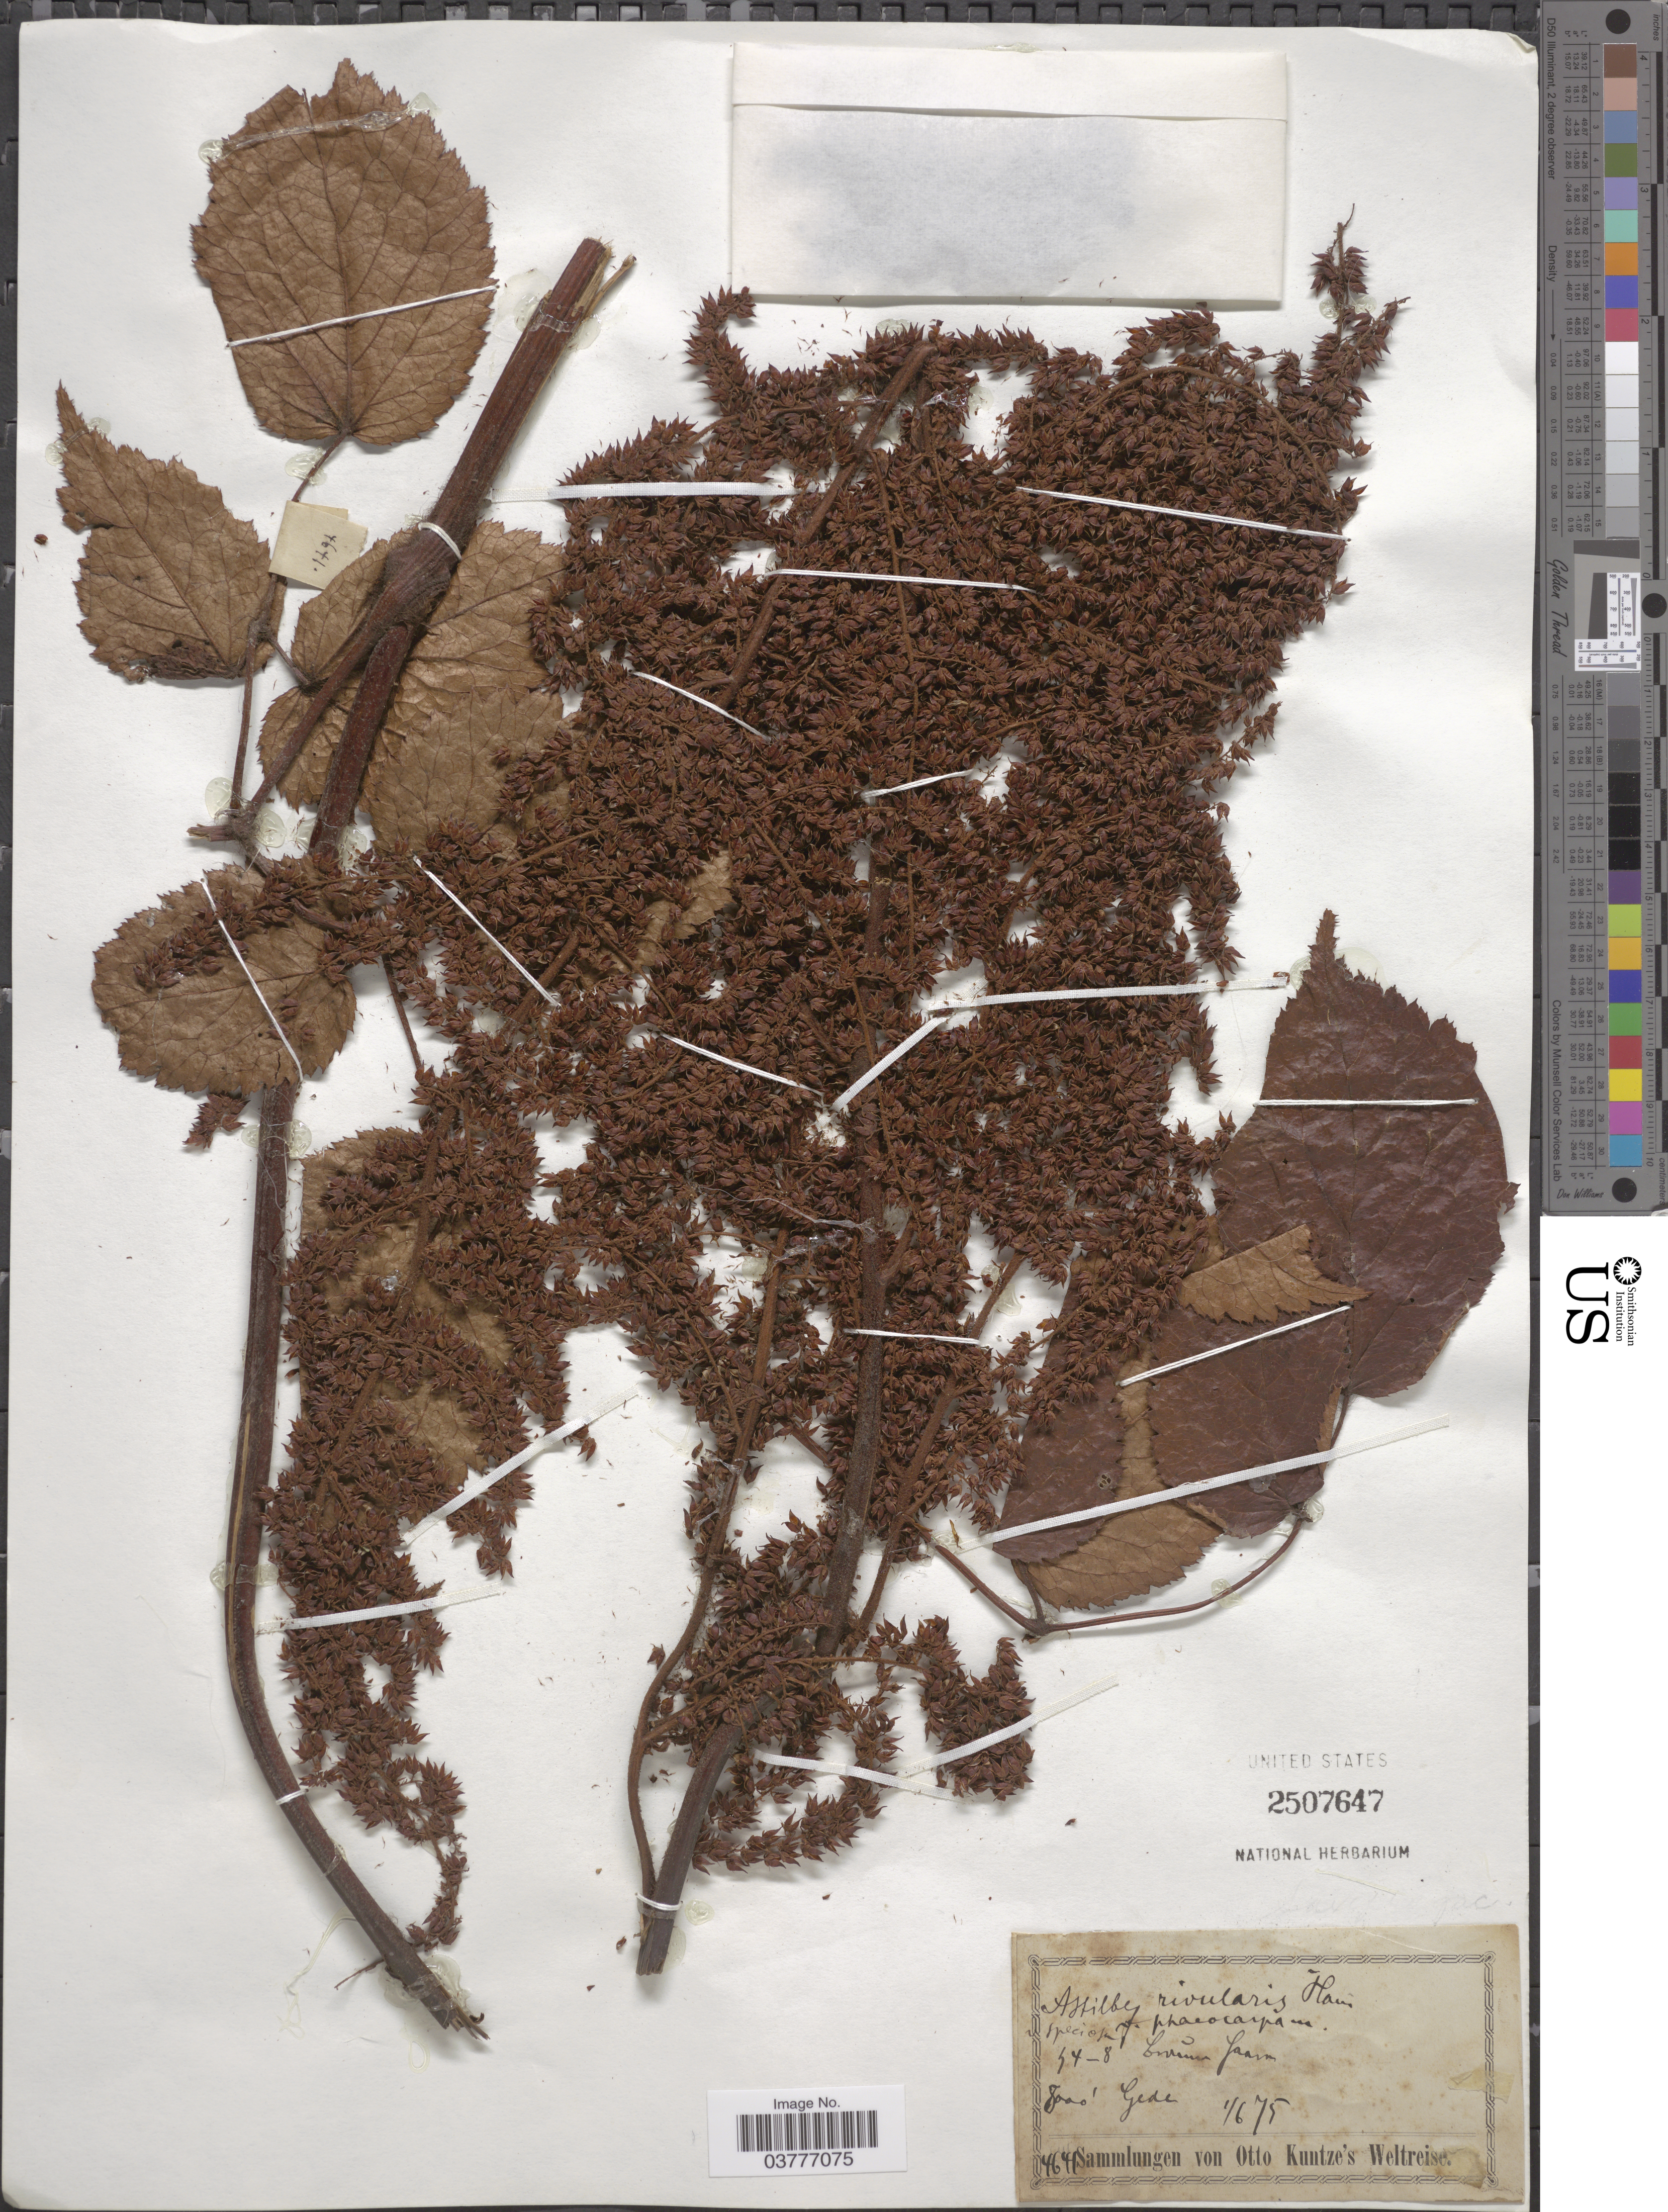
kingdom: Plantae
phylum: Tracheophyta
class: Magnoliopsida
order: Saxifragales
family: Saxifragaceae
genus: Astilbe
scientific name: Astilbe rivularis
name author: Buch.-Ham. ex D. Don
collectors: C.E.O. Kuntze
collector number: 4641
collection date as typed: Transcribed d/m/y: 1/6/75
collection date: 1875-06-01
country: Indonesia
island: Java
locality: Gede.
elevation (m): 2438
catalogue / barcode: US 2507647